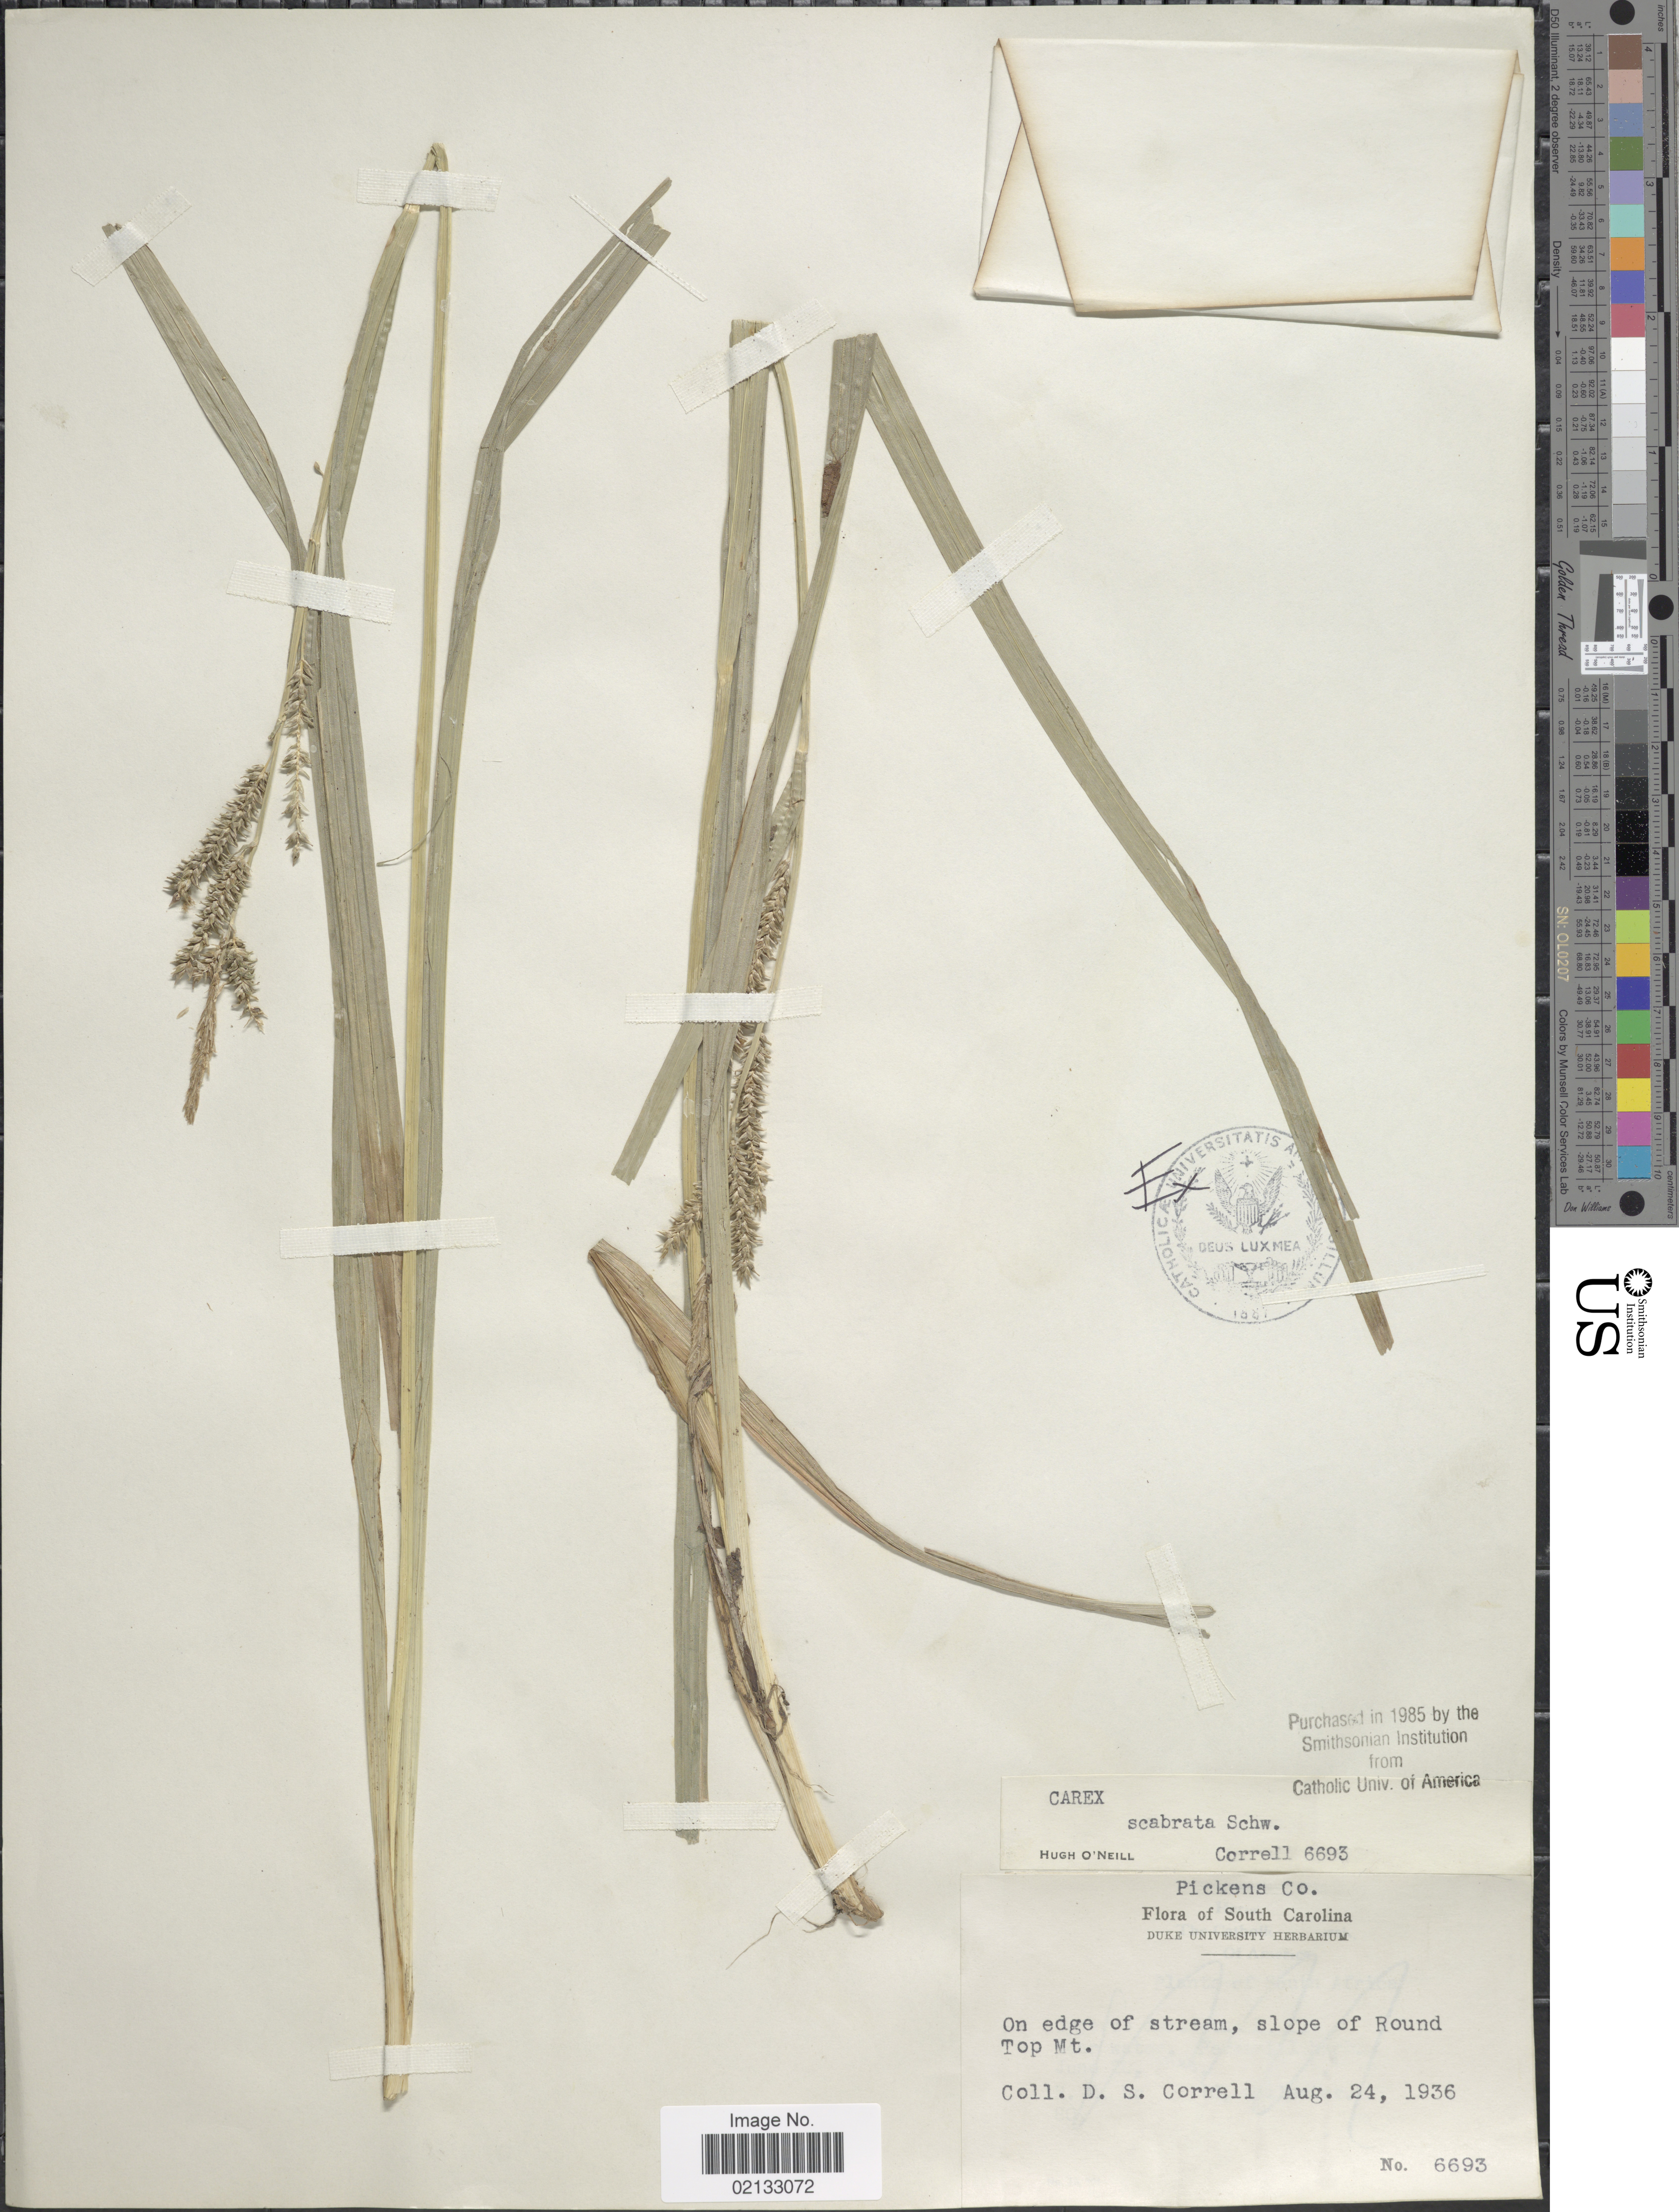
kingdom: Plantae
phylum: Tracheophyta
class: Liliopsida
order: Poales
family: Cyperaceae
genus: Carex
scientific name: Carex scabrata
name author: Schwein.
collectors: D. S. Correll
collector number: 6693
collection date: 1936-08-24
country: United States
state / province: South Carolina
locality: Pickens Co. On edge of stream, slope of Round Top Mt.